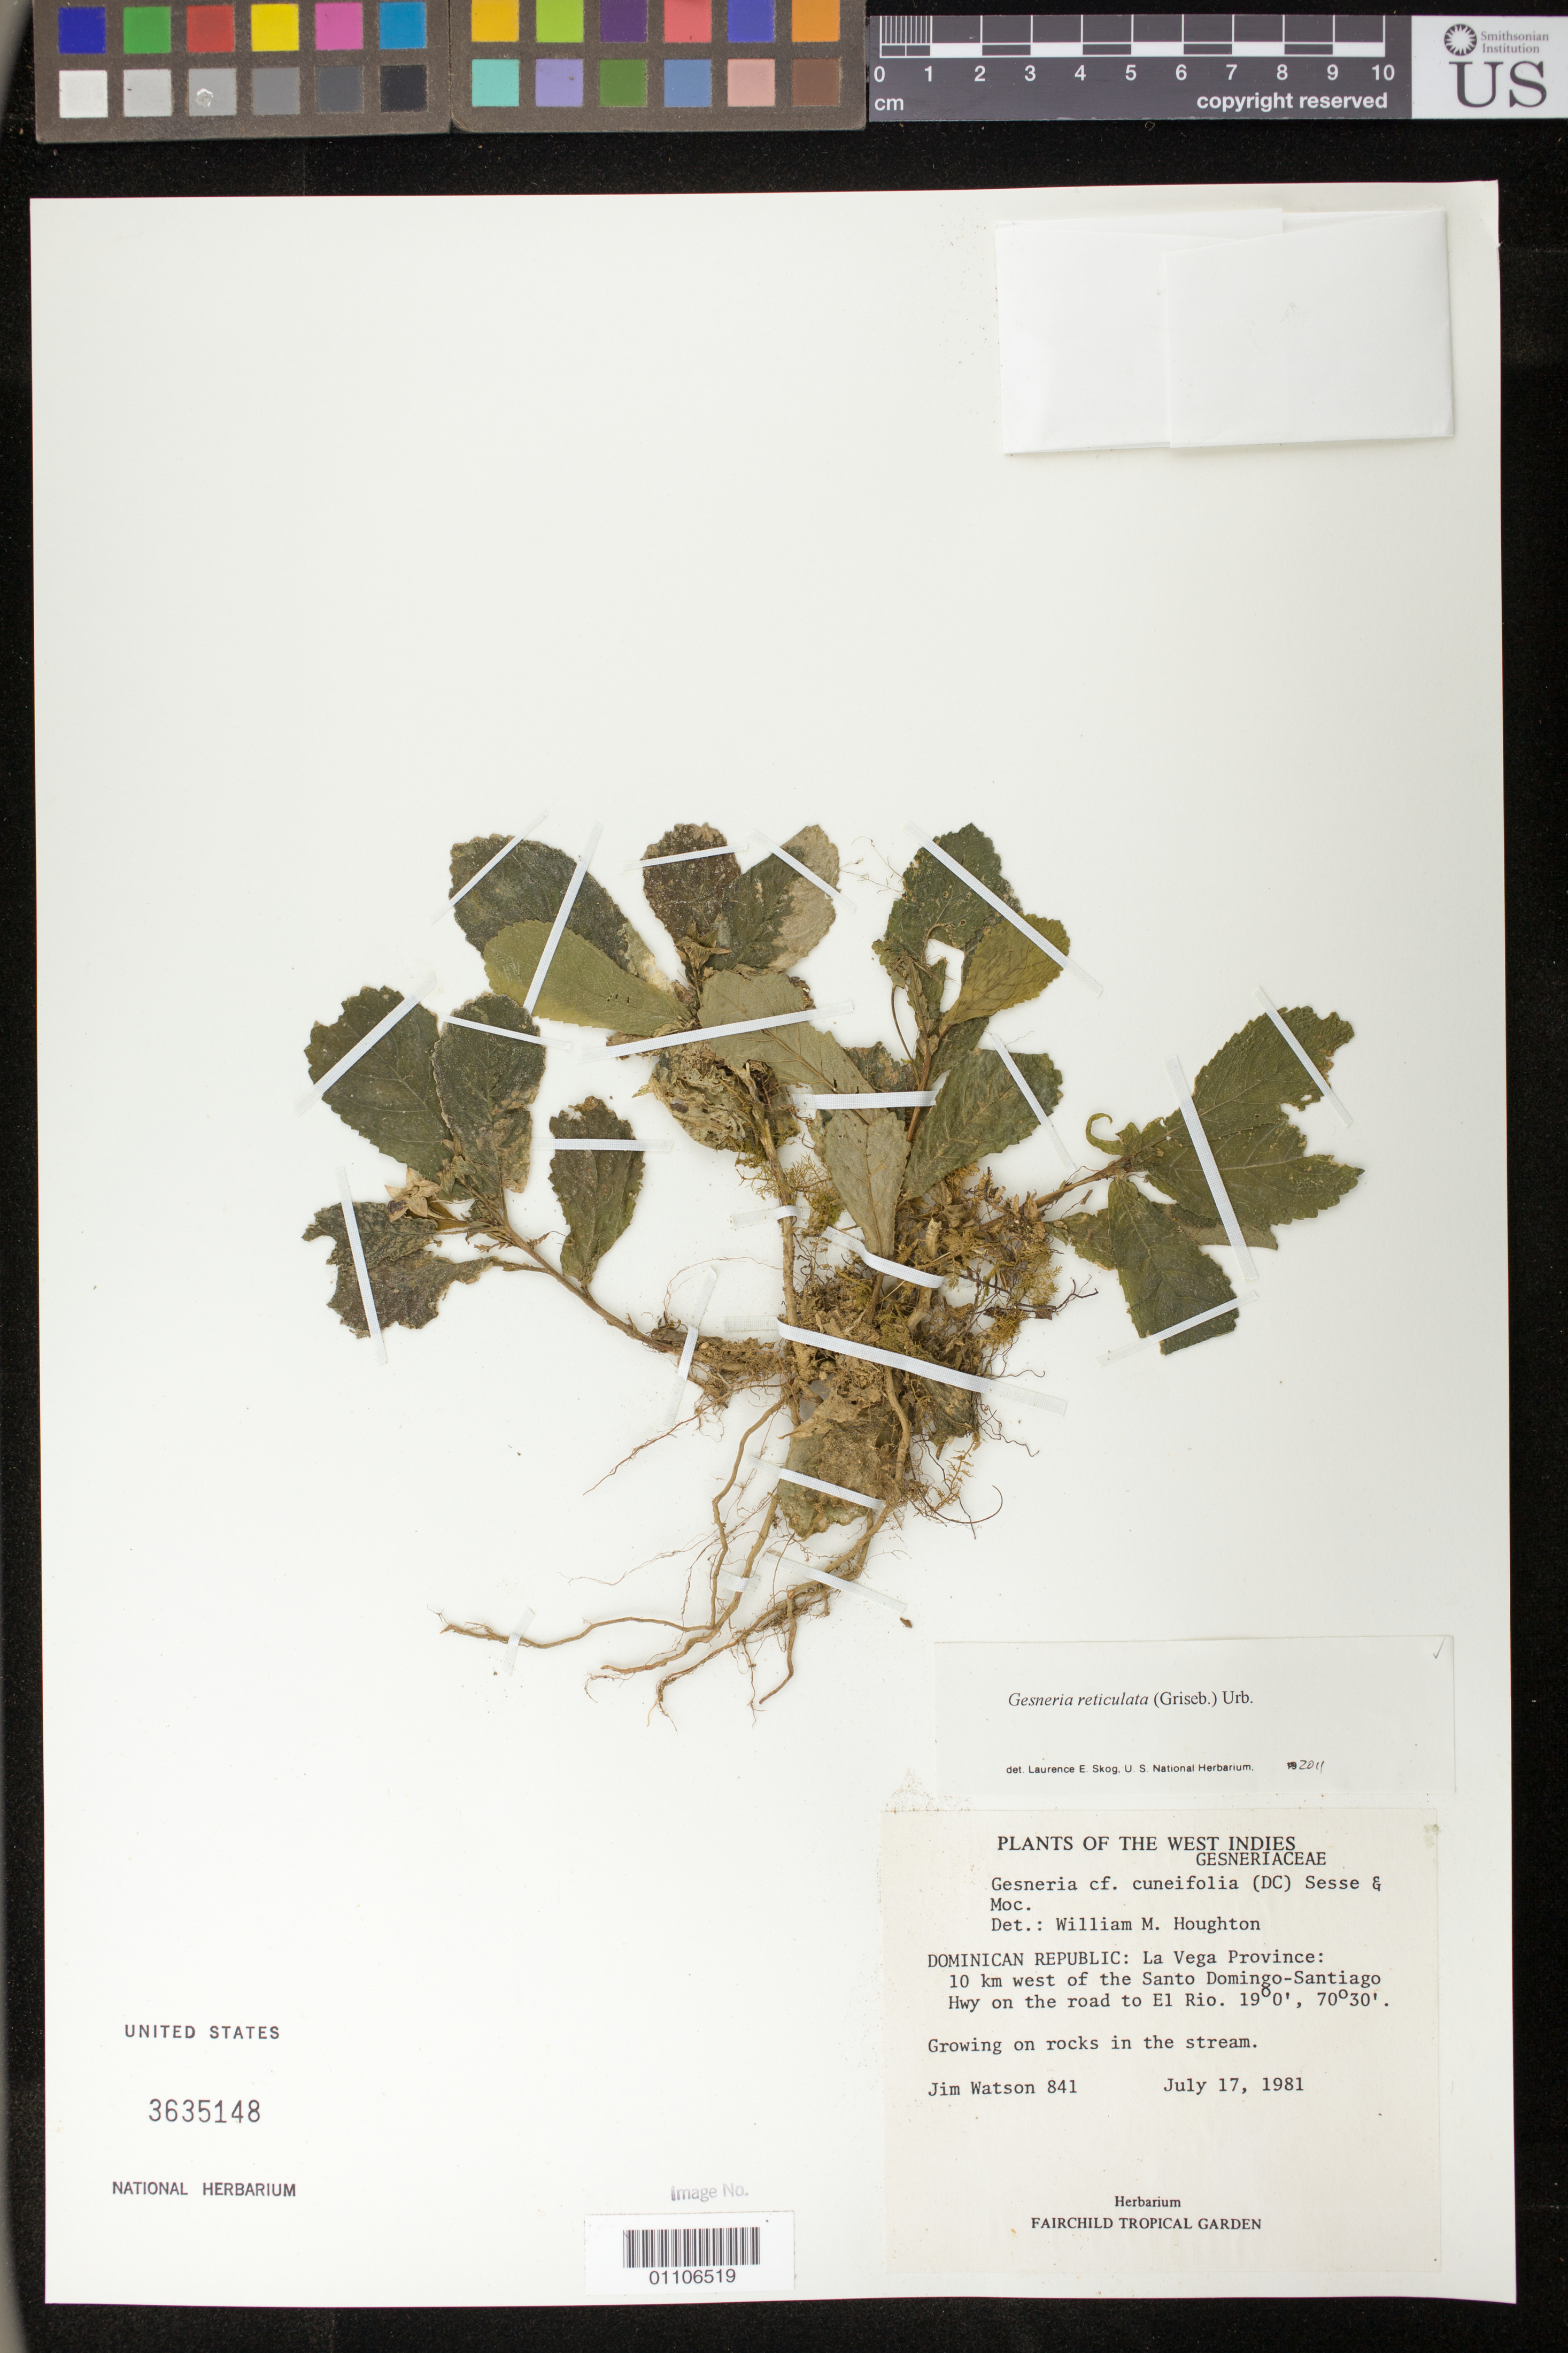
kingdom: Plantae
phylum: Tracheophyta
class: Magnoliopsida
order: Lamiales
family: Gesneriaceae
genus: Gesneria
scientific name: Gesneria reticulata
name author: (Griseb.) Urb.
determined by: Skog, Laurence E.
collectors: J. Watson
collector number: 841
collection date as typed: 17 Jul 1981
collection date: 1981-07-17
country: Dominican Republic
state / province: La Vega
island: Hispaniola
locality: La Vega Province: 10 km west of the Santo Domingo-Santiago Hwy on the road to El Rio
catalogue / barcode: US 3635148